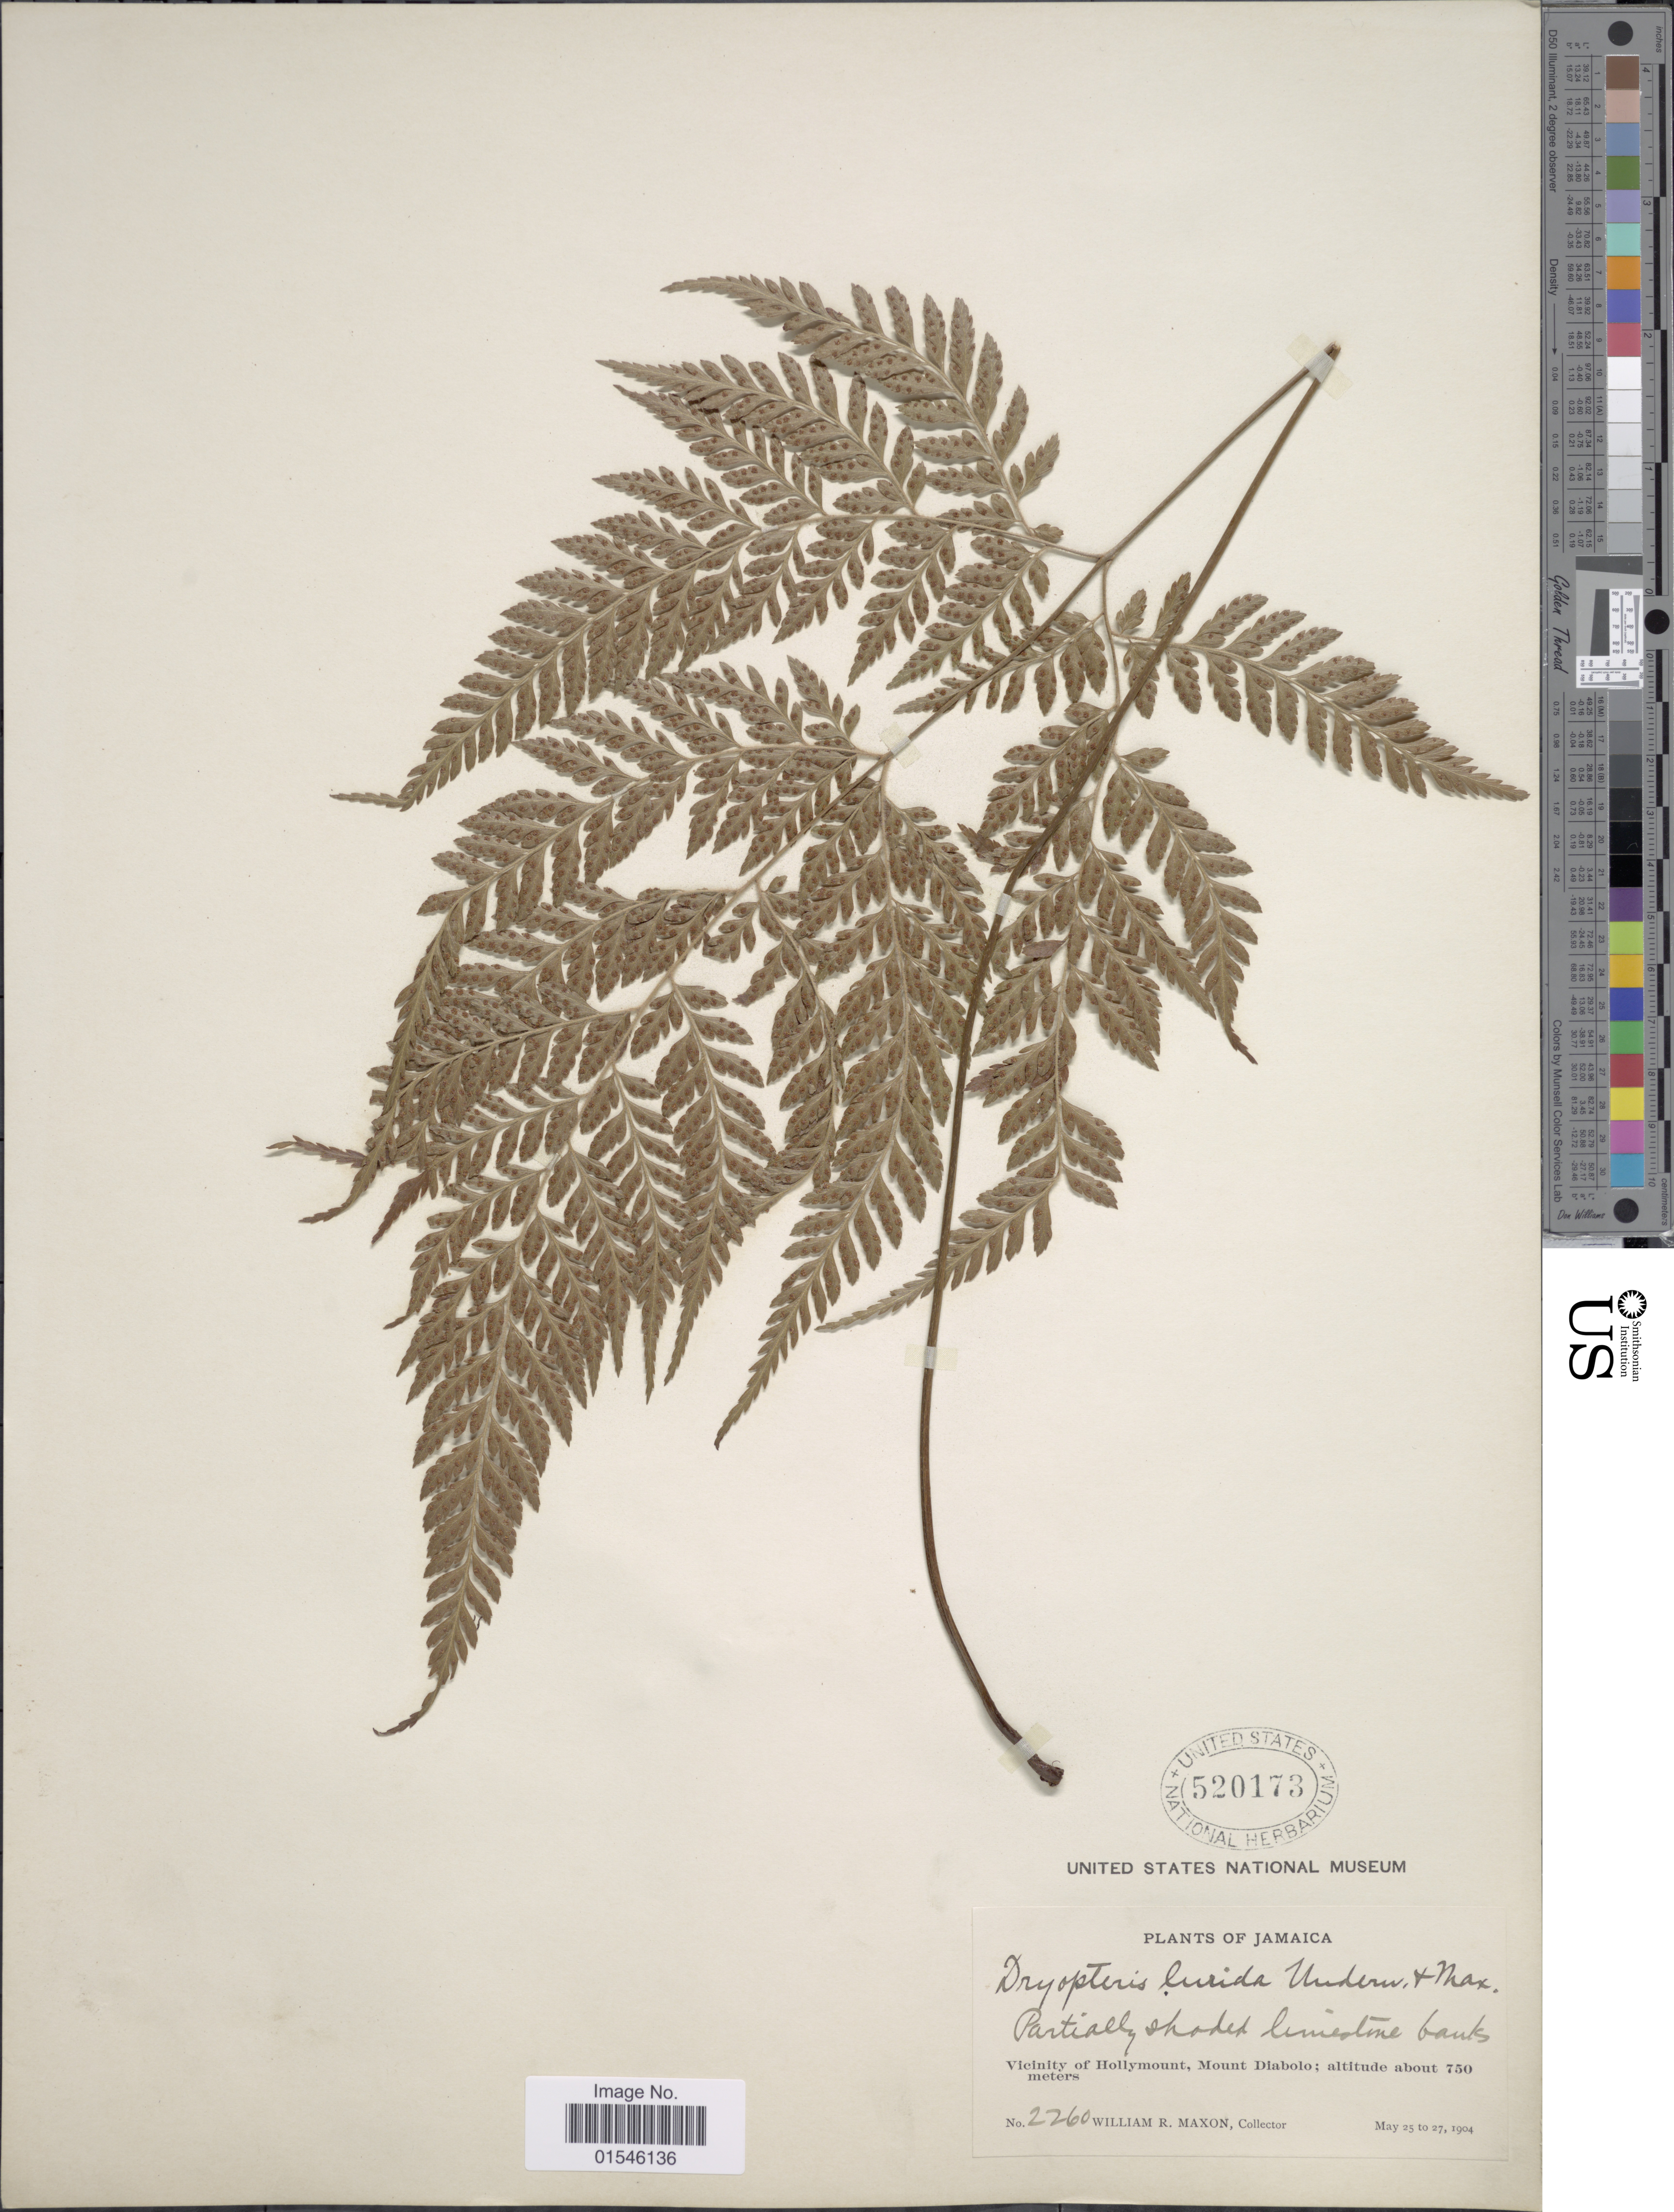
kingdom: Plantae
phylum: Tracheophyta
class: Polypodiopsida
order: Polypodiales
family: Dryopteridaceae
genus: Polystichopsis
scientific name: Polystichopsis lurida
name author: (Jenman ex Underw. & Maxon) C.V. Morton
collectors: W. R. Maxon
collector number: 2260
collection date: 1904-05-25/1904-05-27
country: Jamaica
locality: Vicinity of Hollymount, Mount Diabolo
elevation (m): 750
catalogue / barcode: US 520173